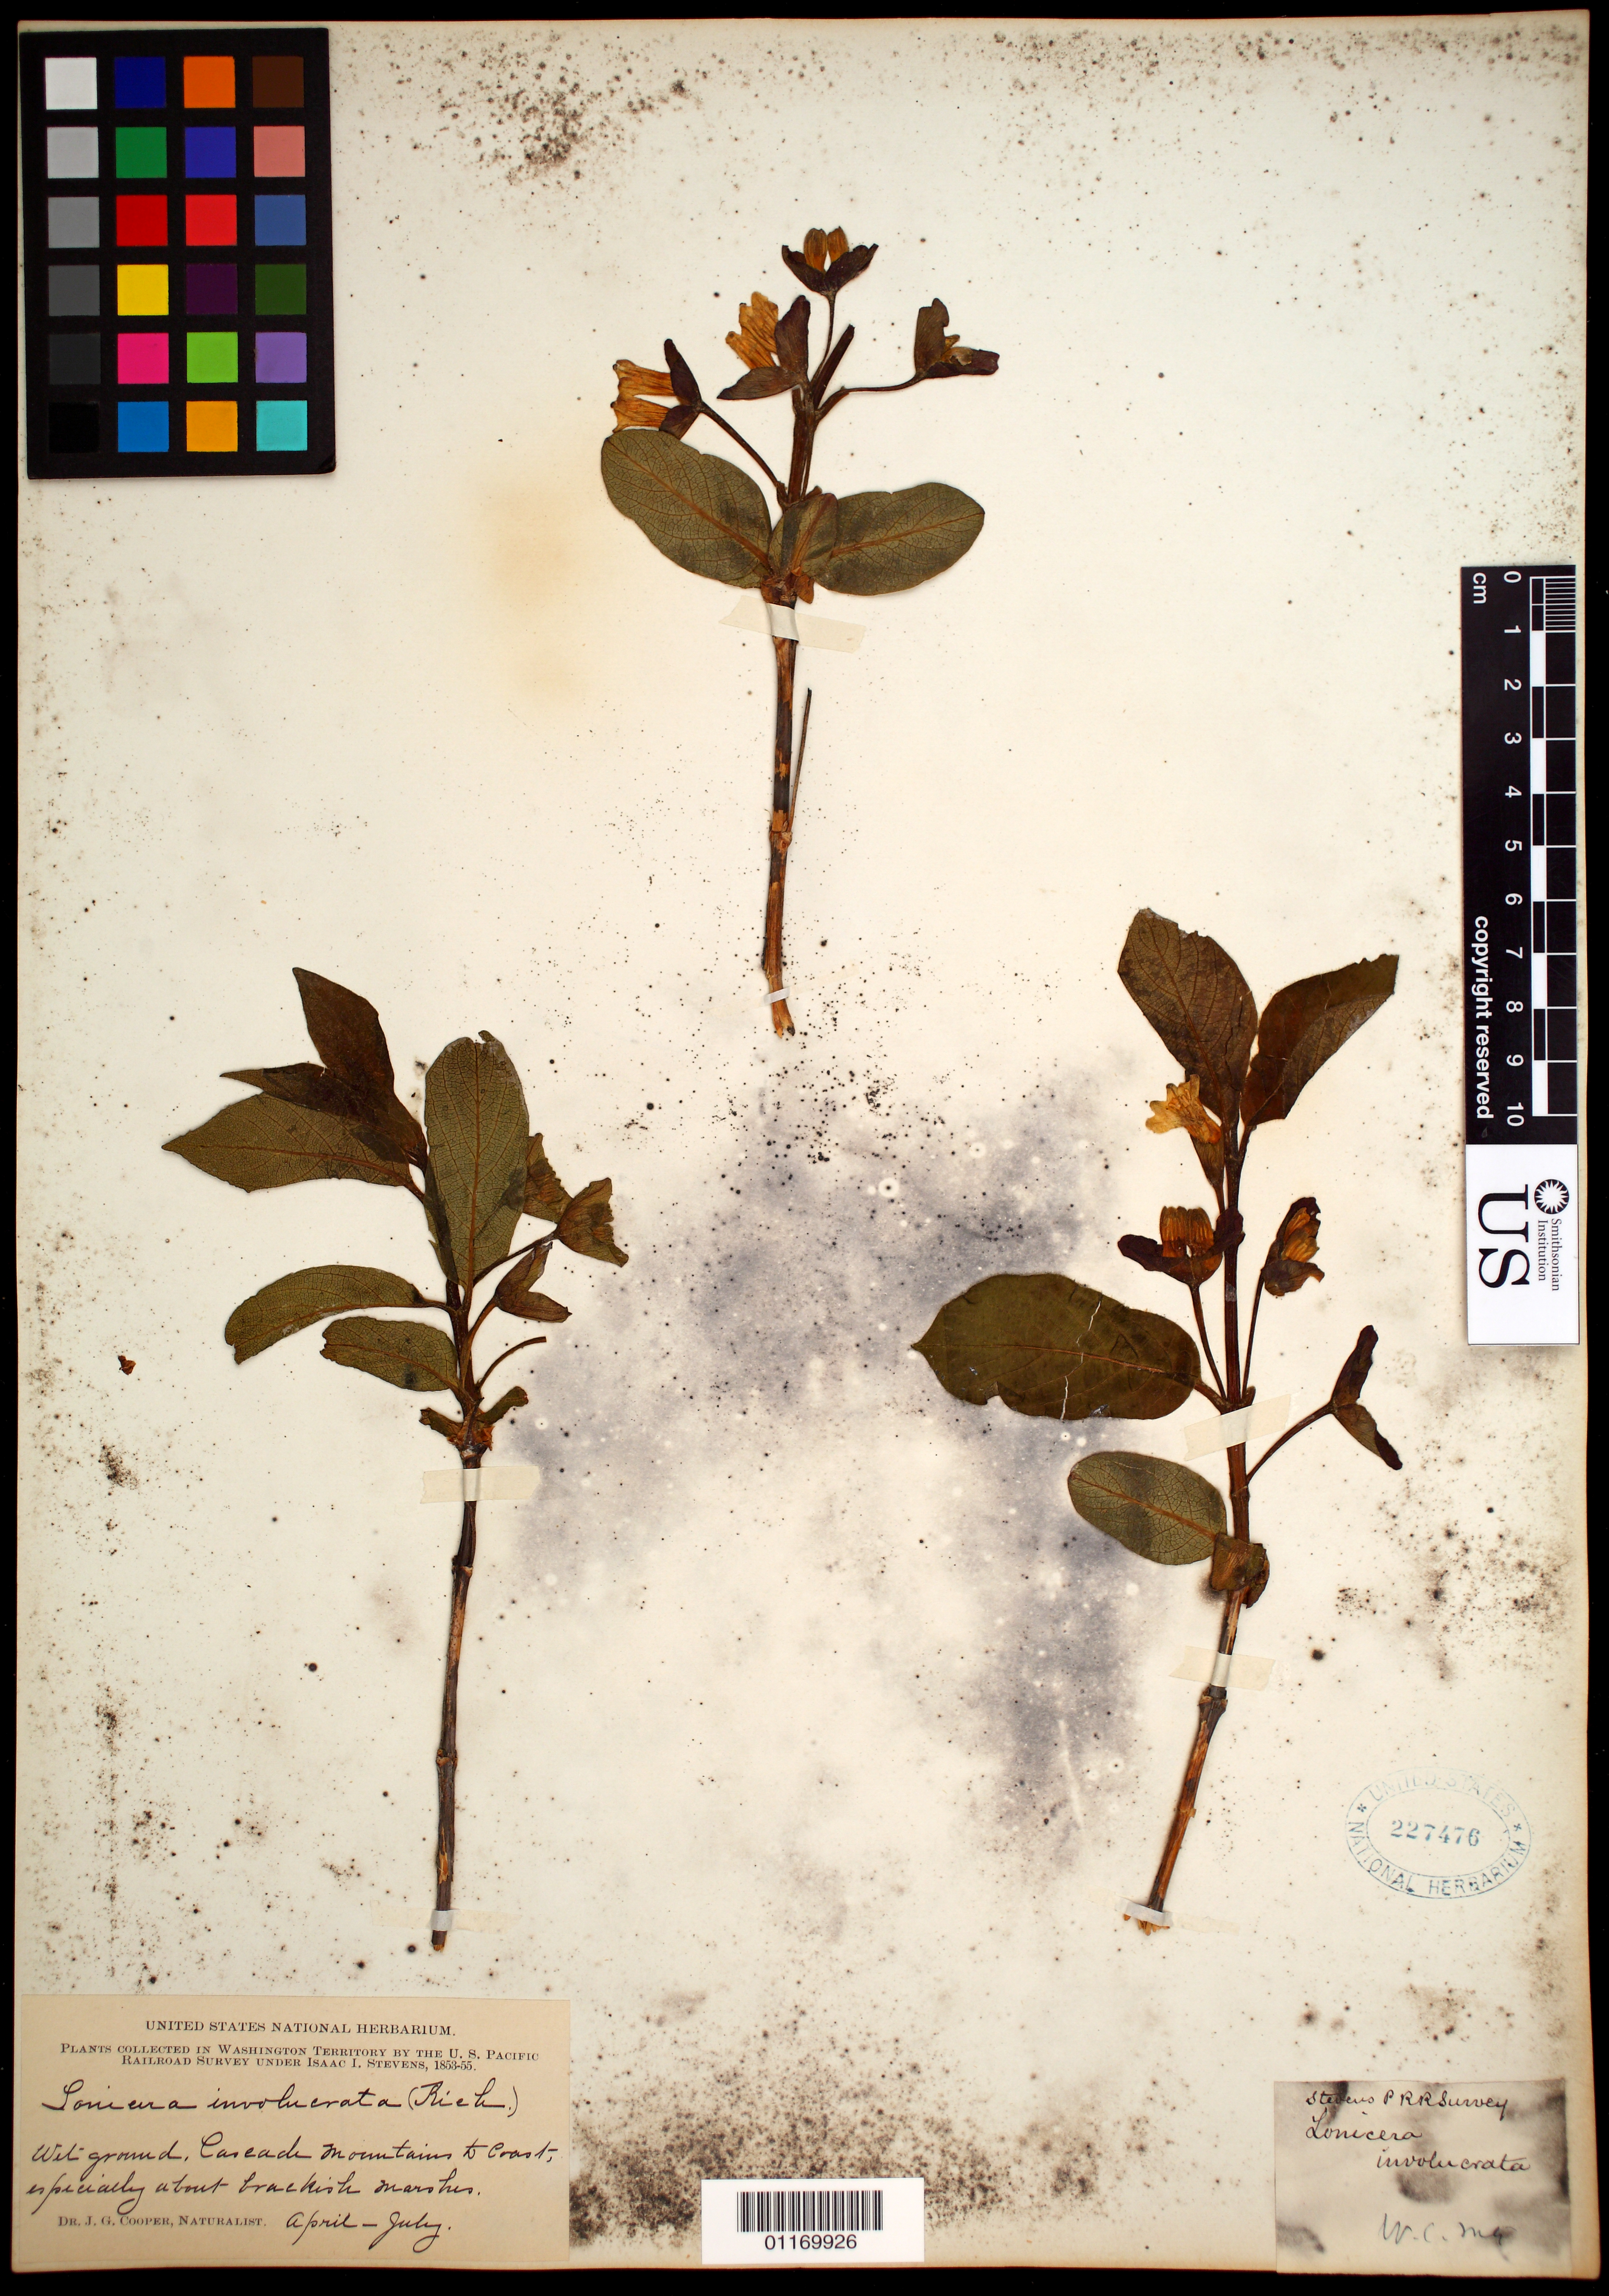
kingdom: Plantae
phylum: Tracheophyta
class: Magnoliopsida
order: Dipsacales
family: Caprifoliaceae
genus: Lonicera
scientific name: Lonicera involucrata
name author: (Richardson) Banks ex Spreng.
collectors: J. G. Cooper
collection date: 1853/1855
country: United States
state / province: Washington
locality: Cascade Mountains, collected in April - July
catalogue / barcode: US 227476